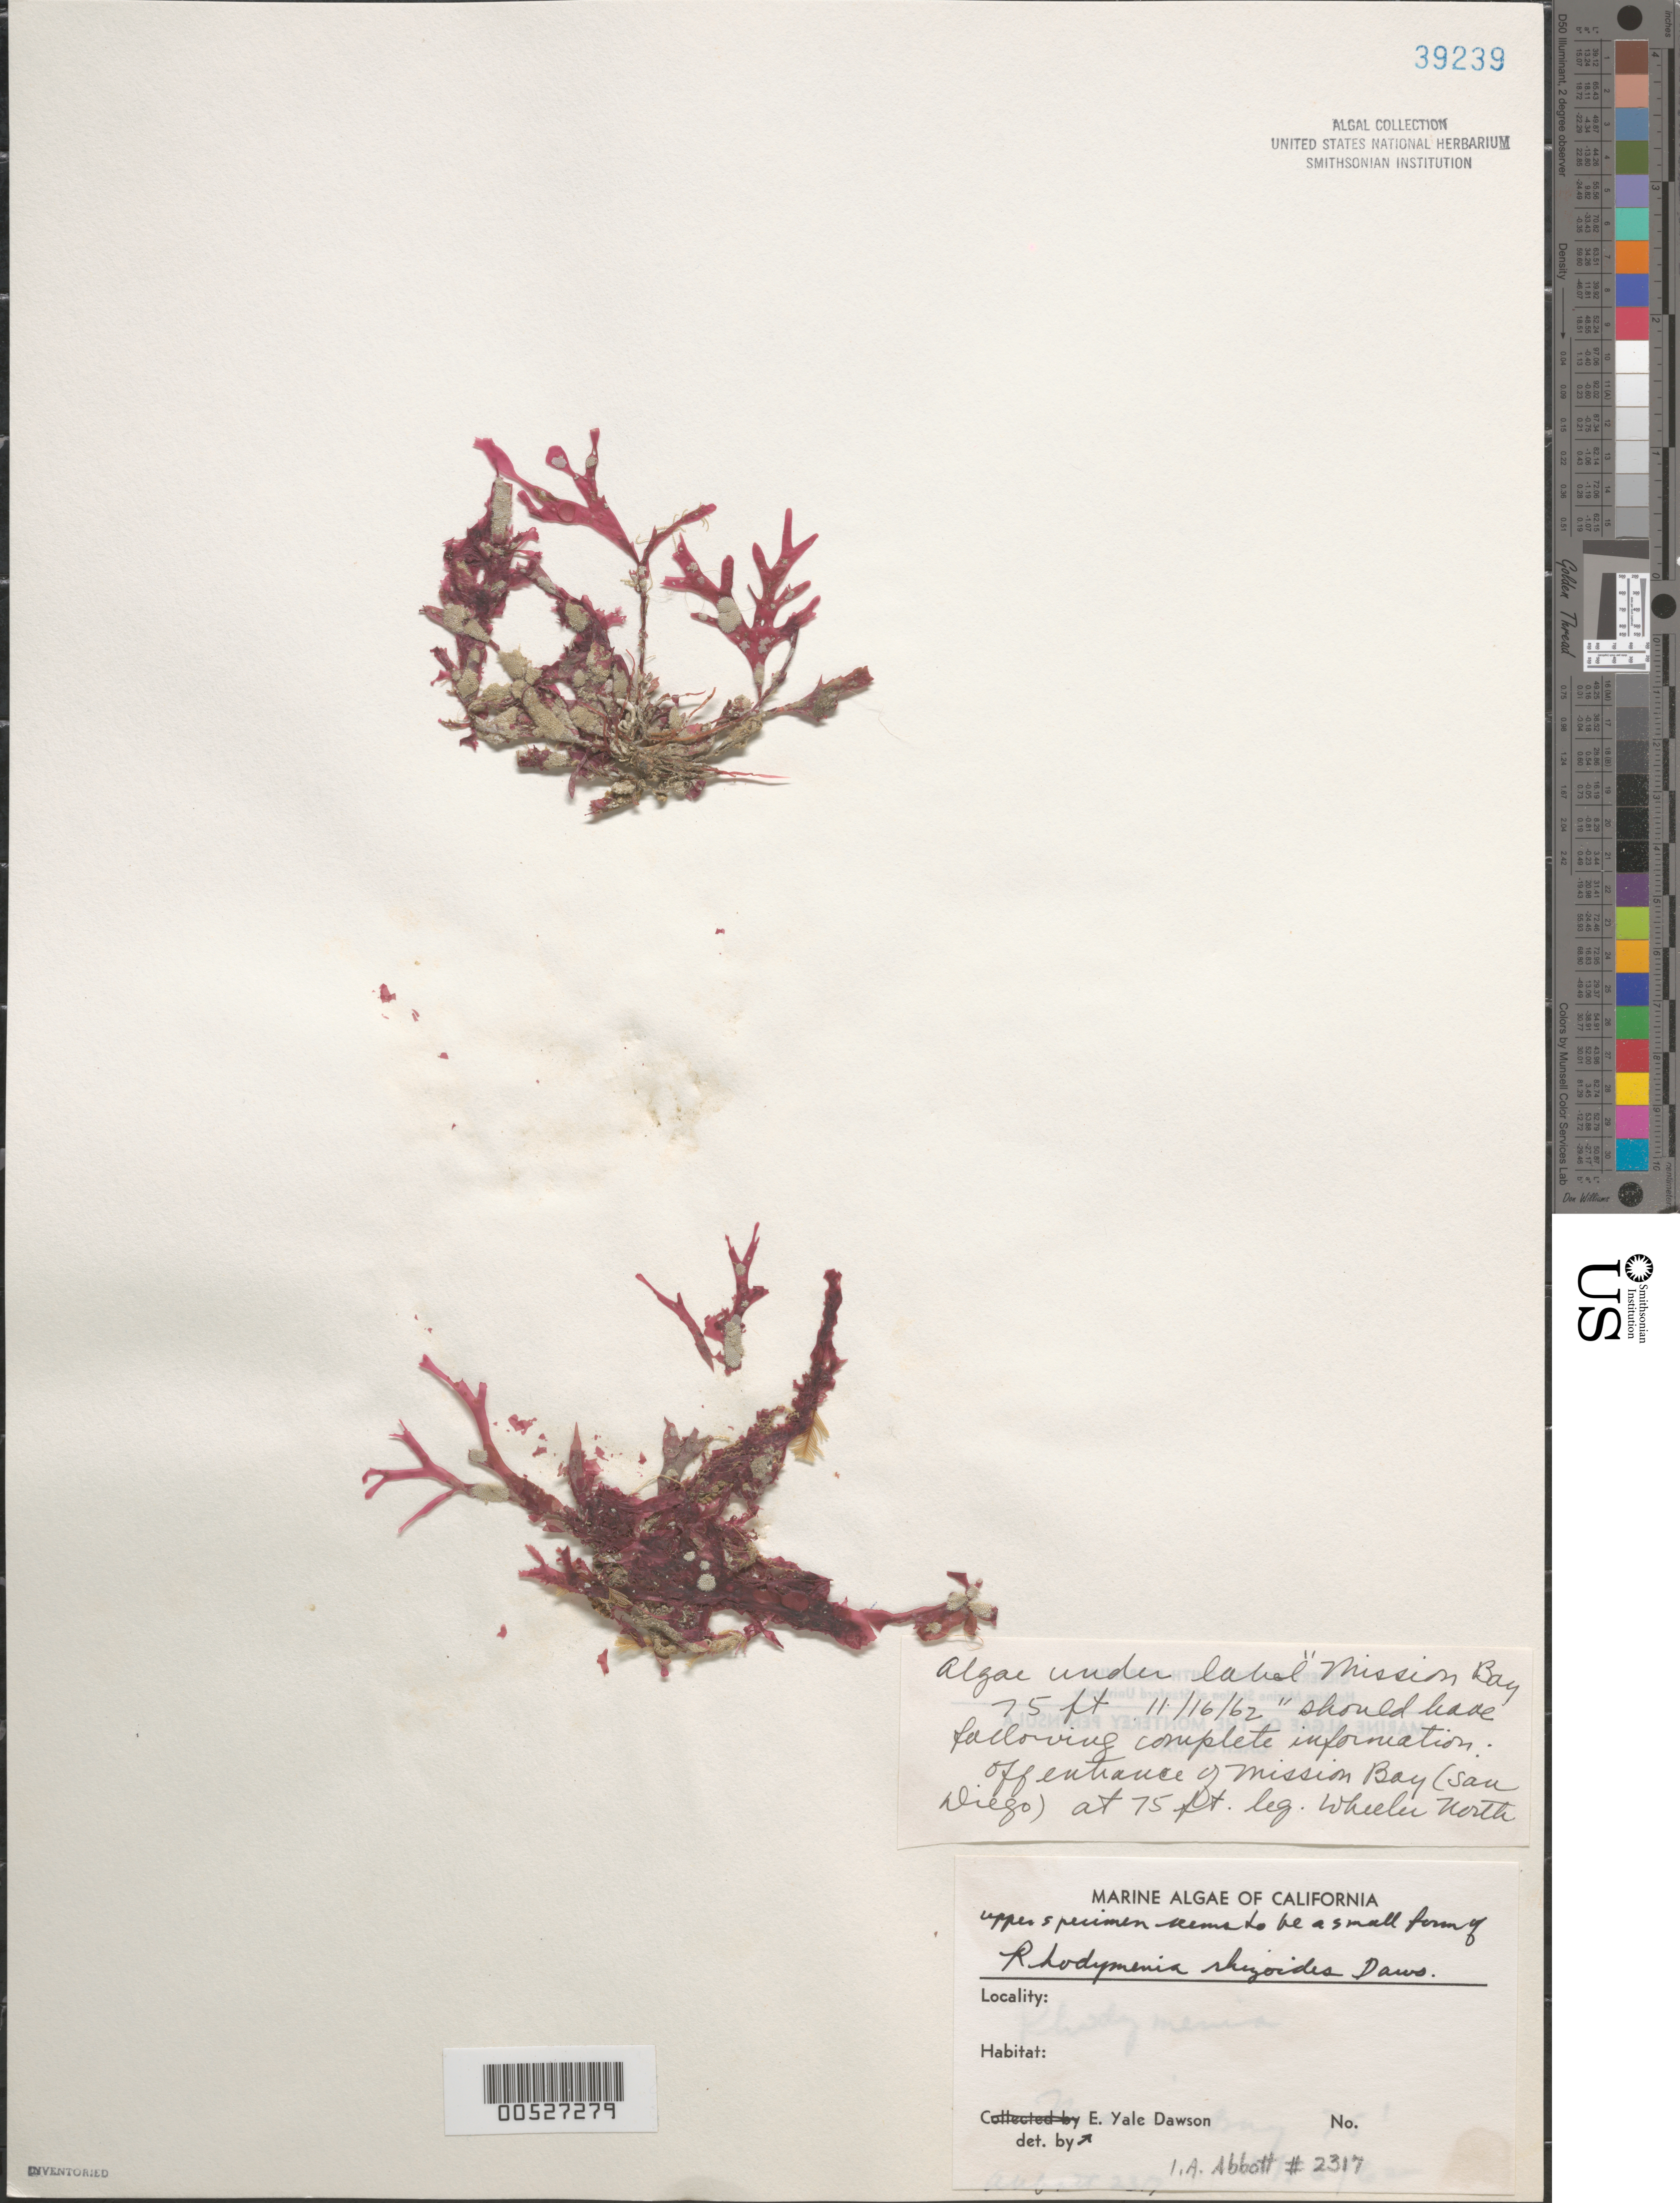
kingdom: Plantae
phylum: Rhodophyta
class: Florideophyceae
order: Rhodymeniales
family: Rhodymeniaceae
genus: Rhodymenia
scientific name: Rhodymenia rhizoides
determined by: Dawson, E. Y.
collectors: W. North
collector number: IAA 2317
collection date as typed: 16 Nov 1962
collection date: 1962-11-16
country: United States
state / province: California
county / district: San Diego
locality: San Diego, off Mission Bay entrance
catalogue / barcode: US 39239